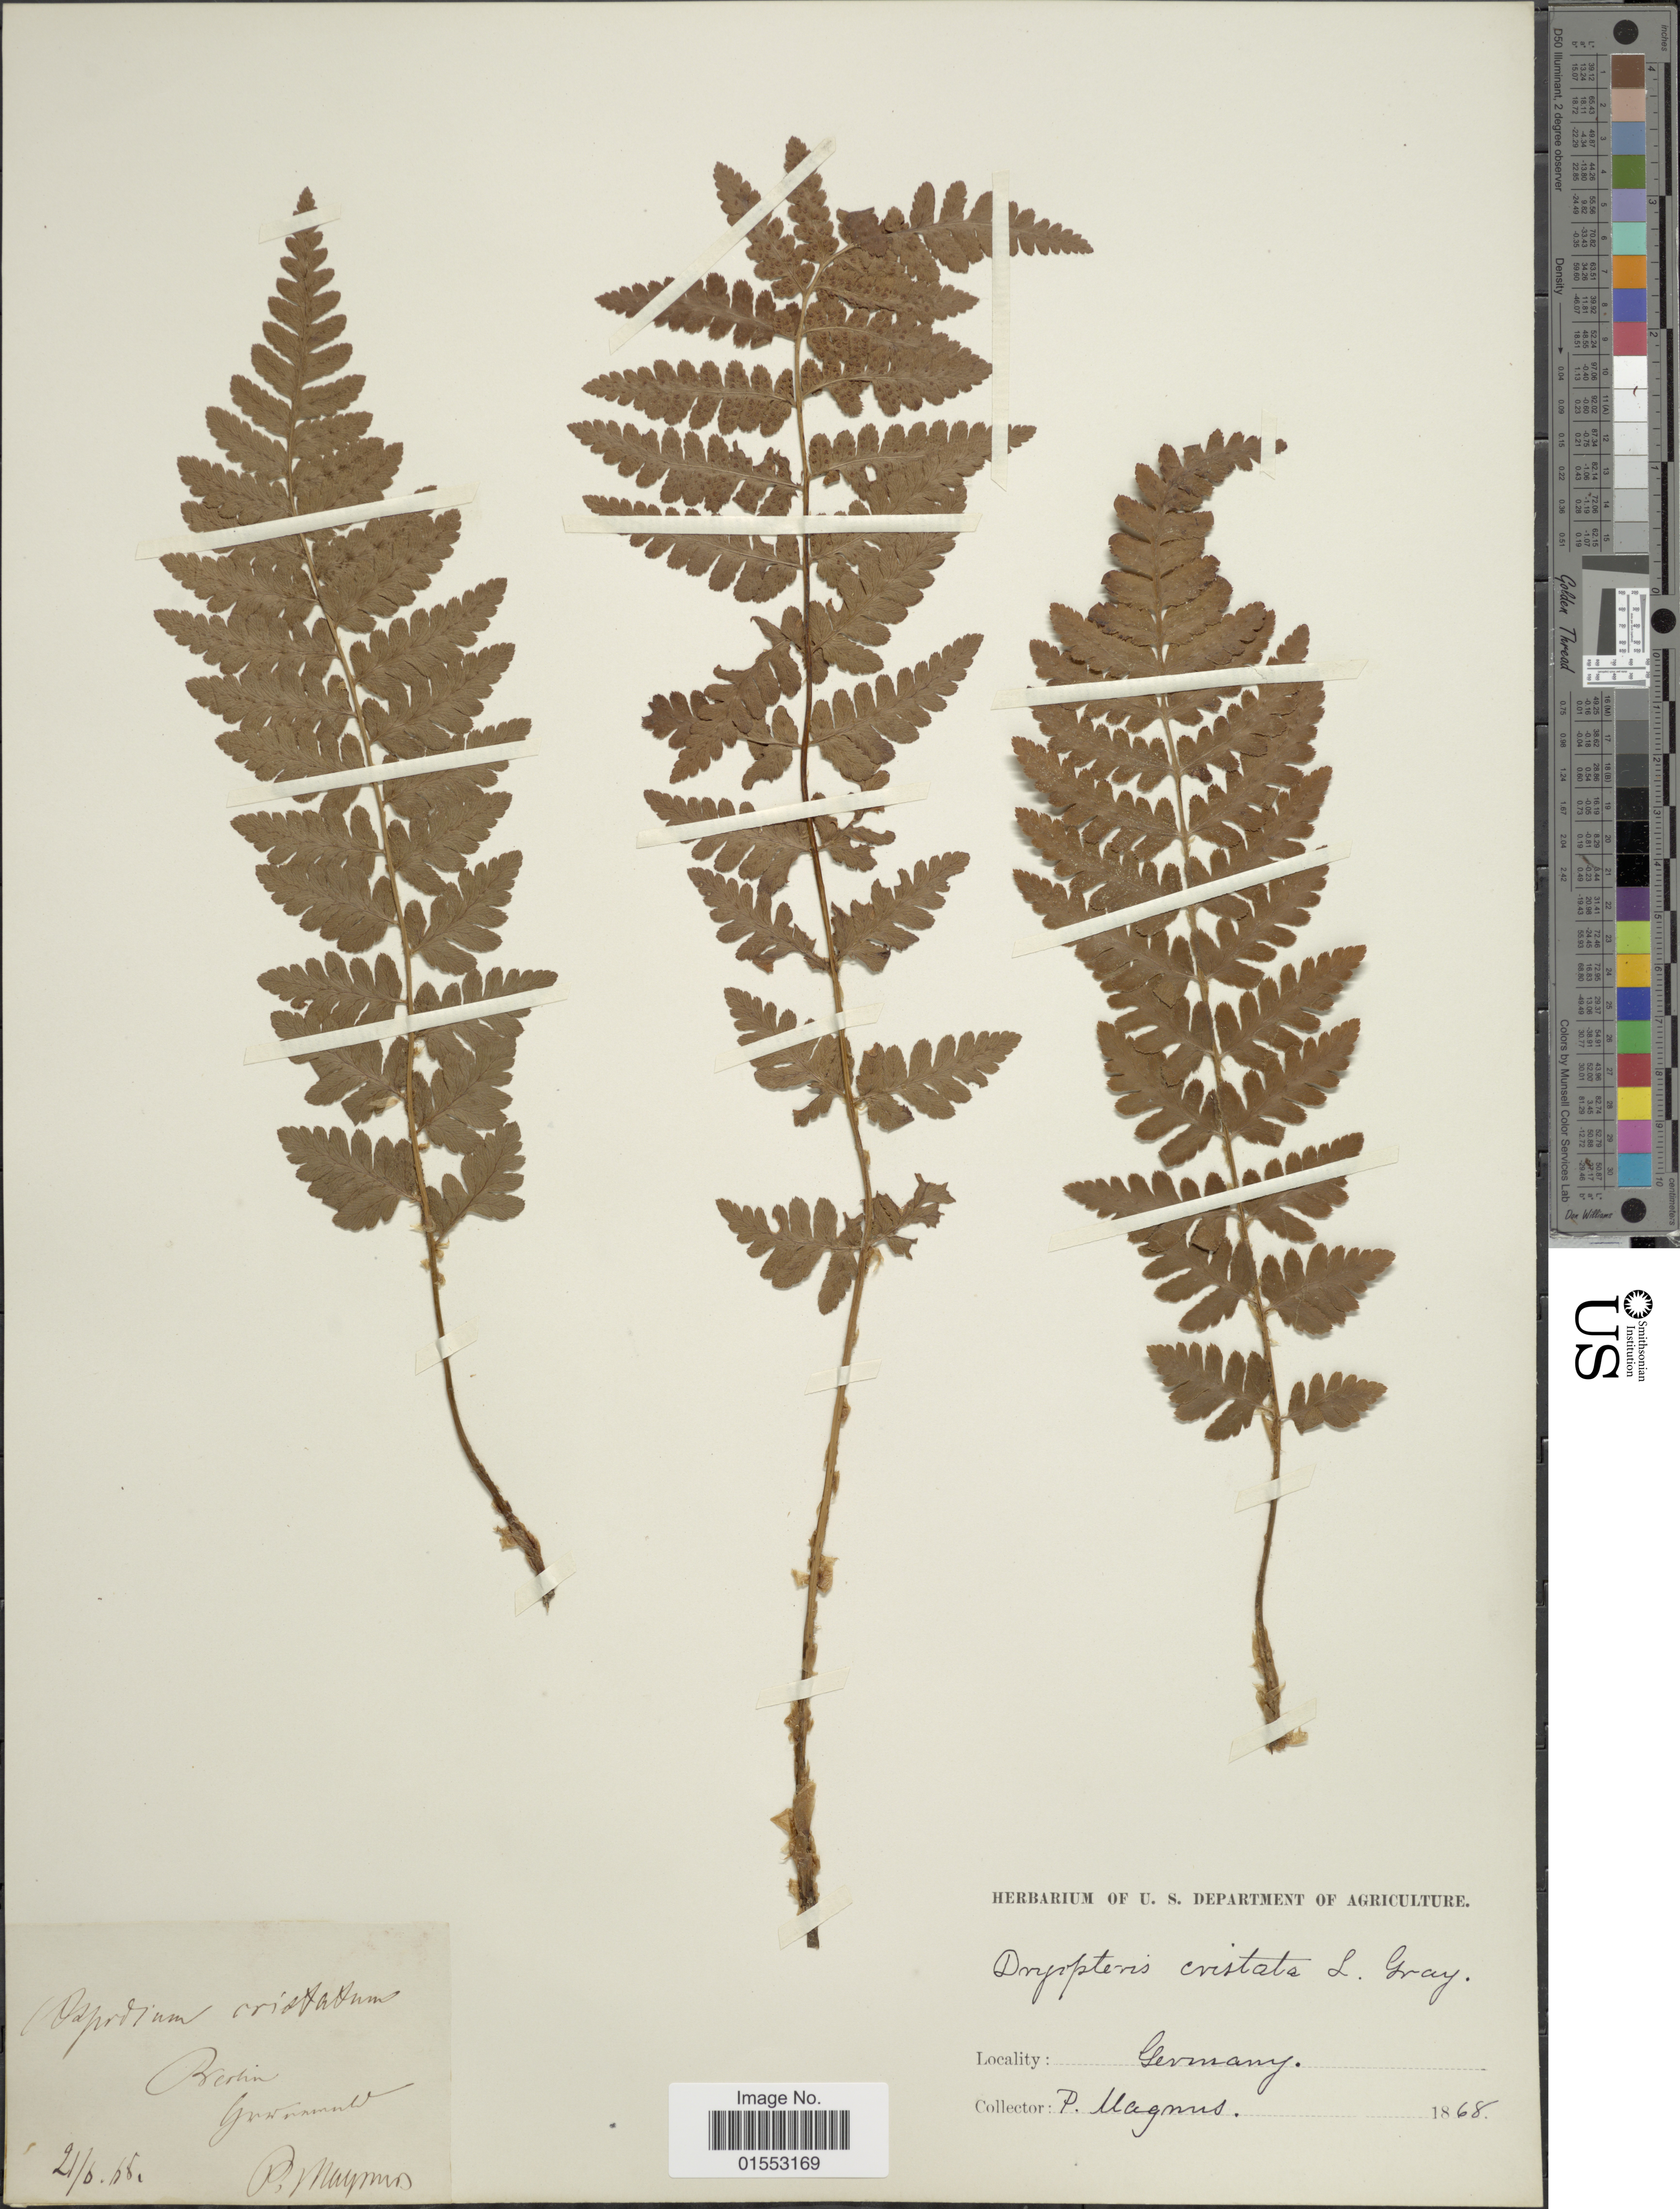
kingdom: Plantae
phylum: Tracheophyta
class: Polypodiopsida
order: Polypodiales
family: Dryopteridaceae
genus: Dryopteris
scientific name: Dryopteris cristata var. spinulosa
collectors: P. W. Magnus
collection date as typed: Transcribed d/m/y: 21/6/86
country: Germany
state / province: Berlin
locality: Grawannd [interpreted]